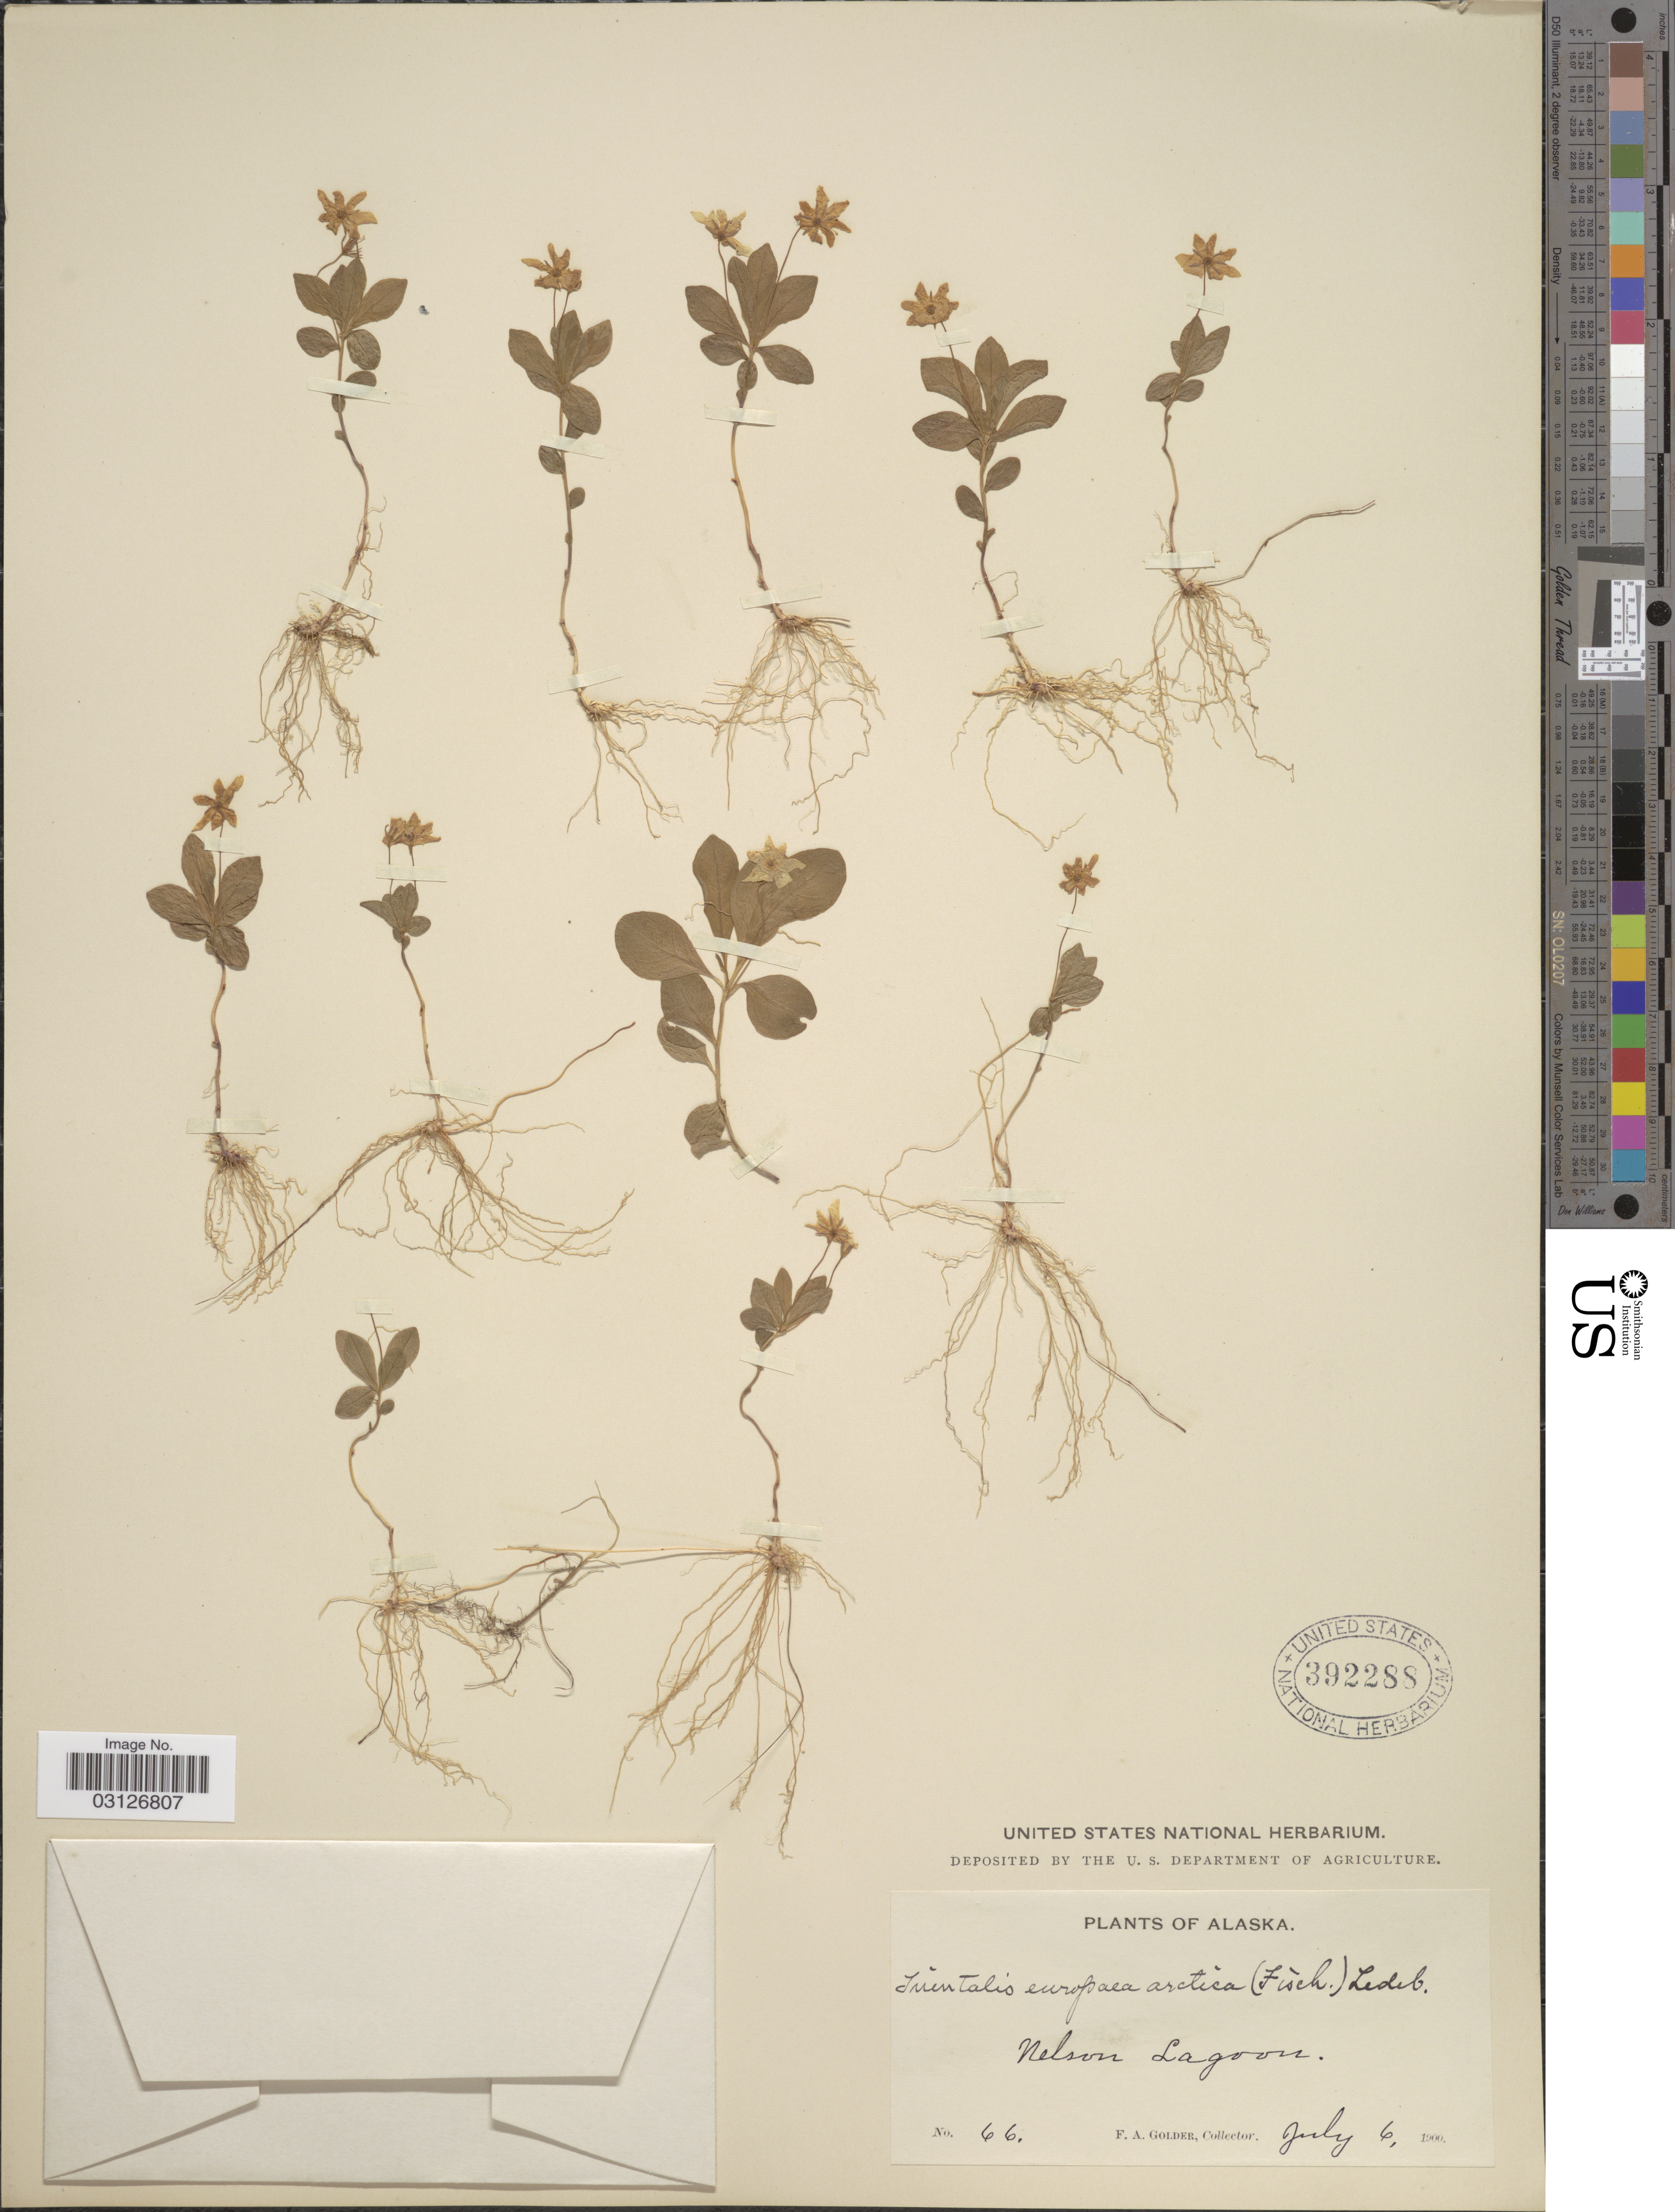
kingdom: Plantae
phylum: Tracheophyta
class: Magnoliopsida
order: Ericales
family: Primulaceae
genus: Trientalis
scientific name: Trientalis europaea subsp. arctica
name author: (Fisch. ex Hook.) Hultén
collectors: F. Golder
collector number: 66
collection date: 1900-07-06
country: United States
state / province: Alaska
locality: Nelson Lagoon.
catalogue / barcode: US 392288